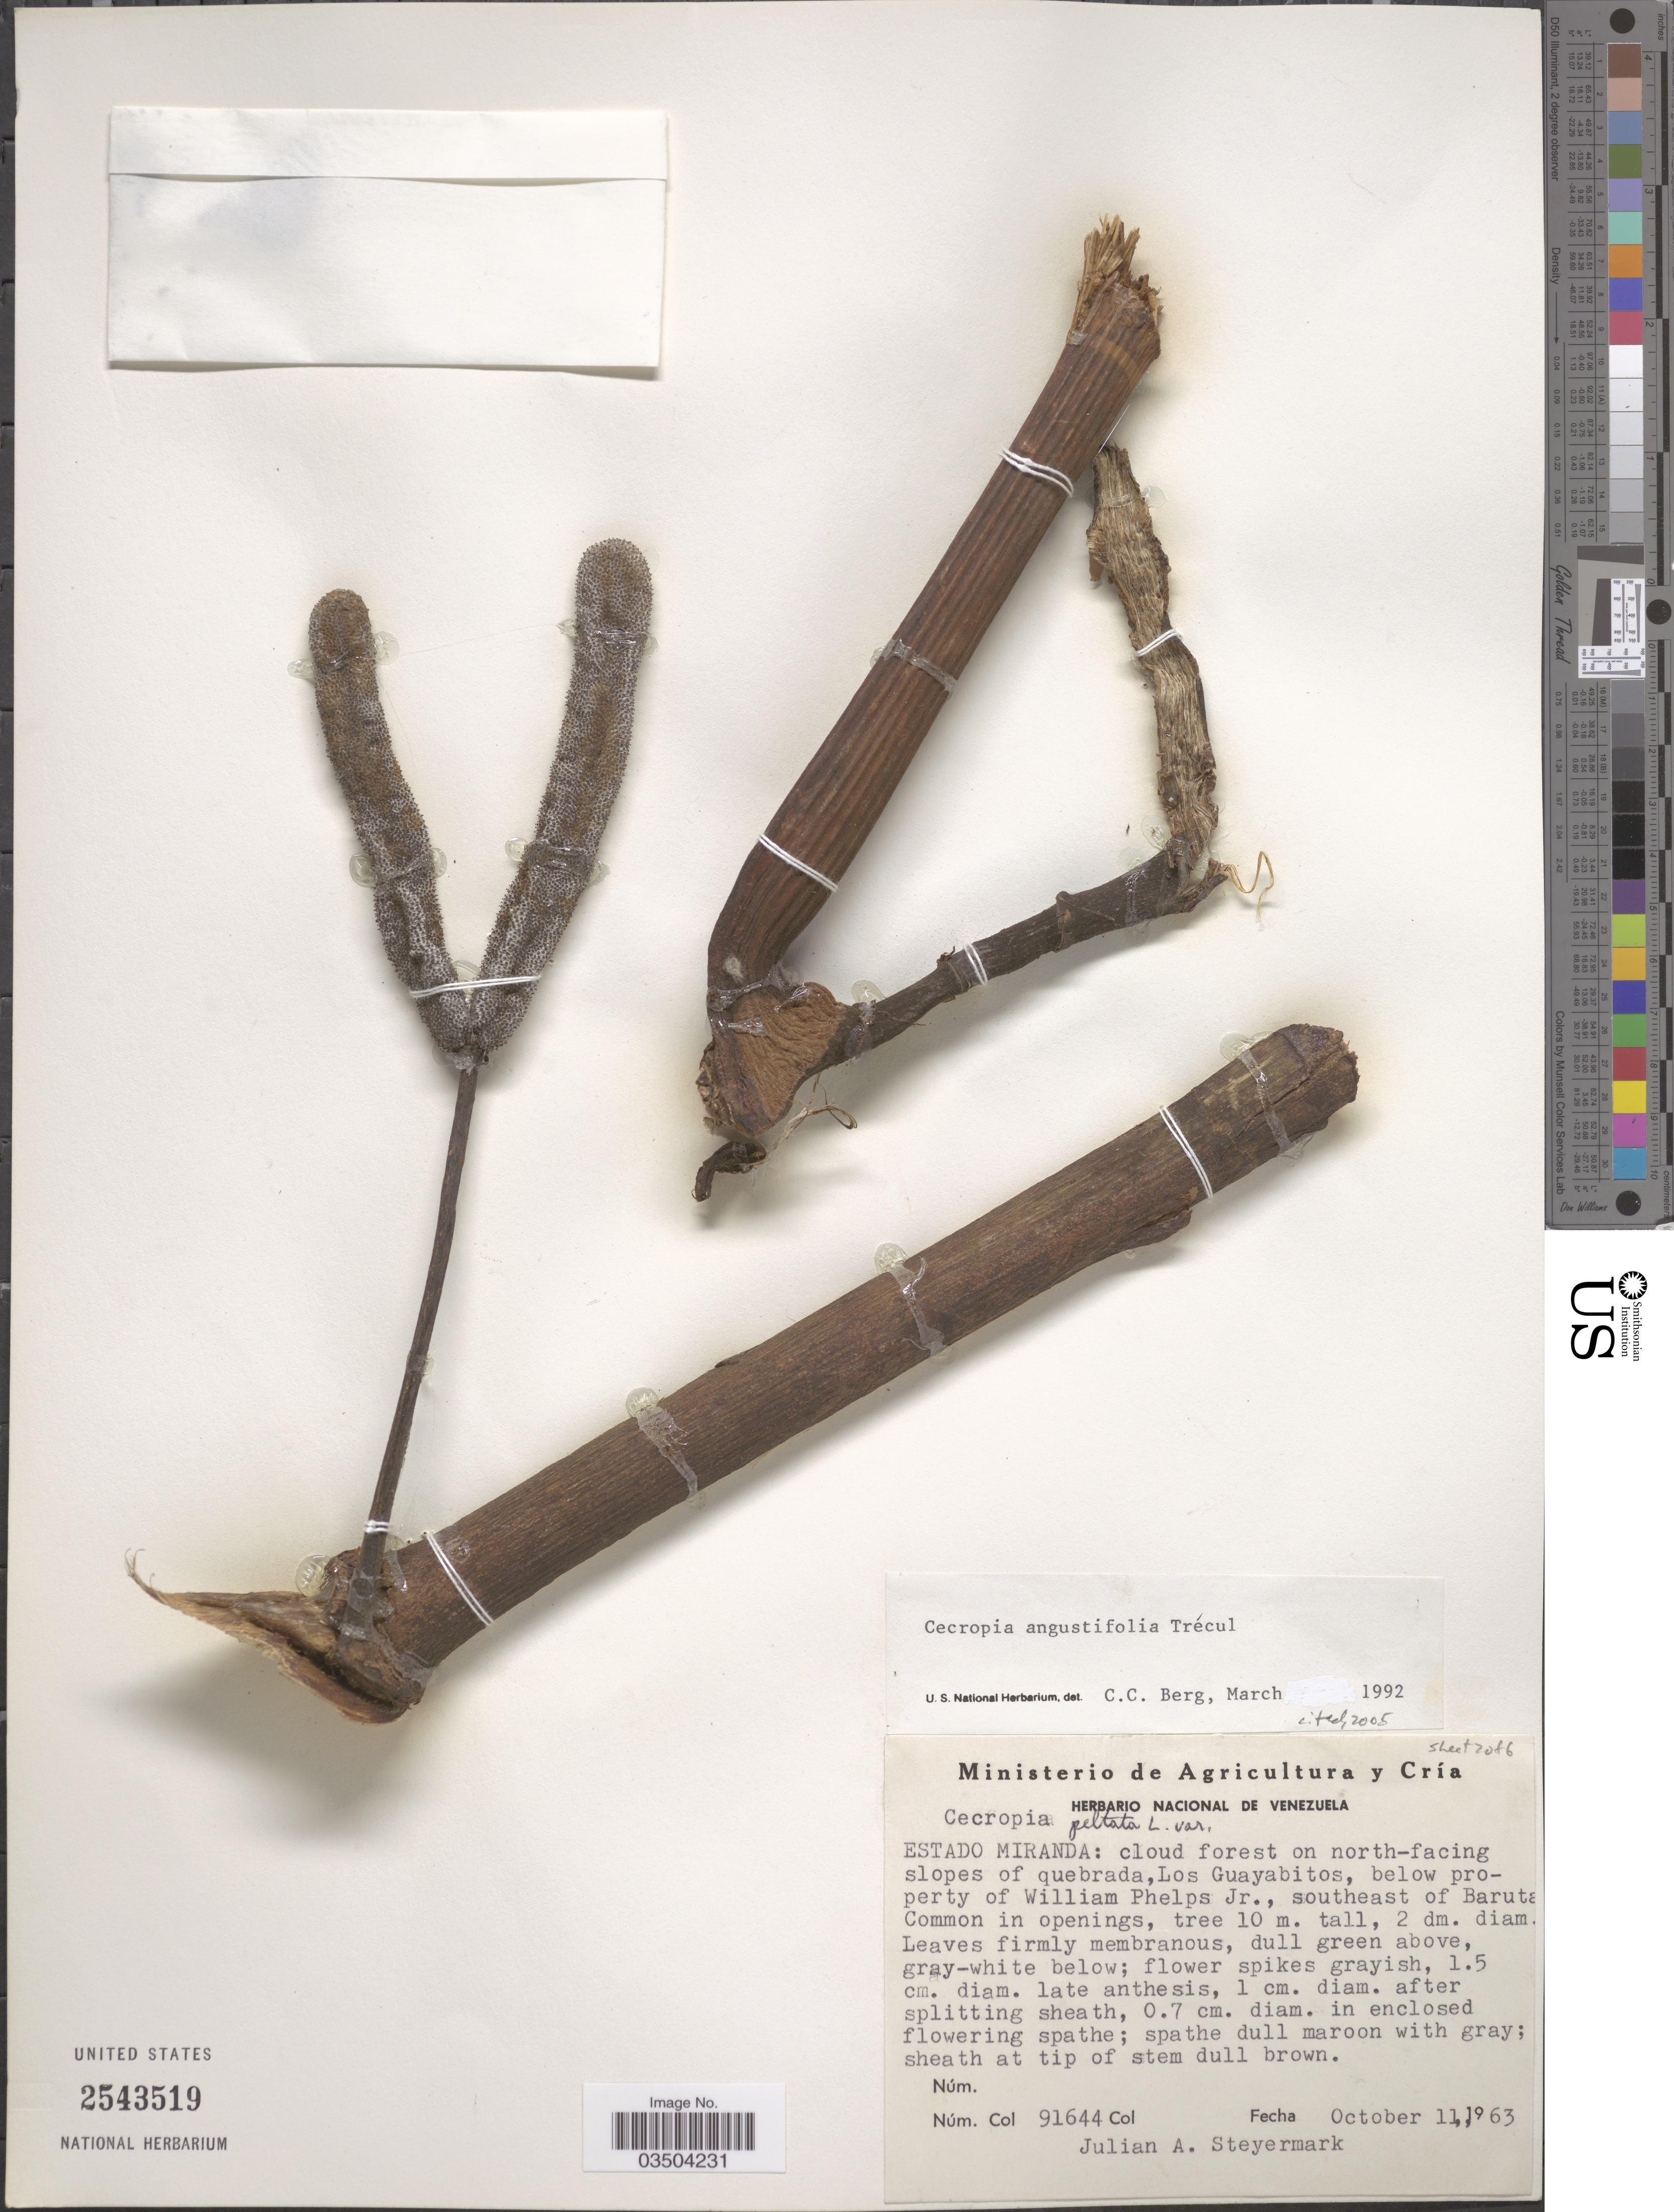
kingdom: Plantae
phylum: Tracheophyta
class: Magnoliopsida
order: Rosales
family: Urticaceae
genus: Cecropia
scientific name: Cecropia angustifolia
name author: Trécul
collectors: J. Steyermark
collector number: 91644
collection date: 1963-10-11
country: Venezuela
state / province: Miranda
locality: Cloud forest on north-facing slopes of quebrada, Los Guayabitos, below property of William Phelps Jr., southeast of Baruta.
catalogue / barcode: US 2543519